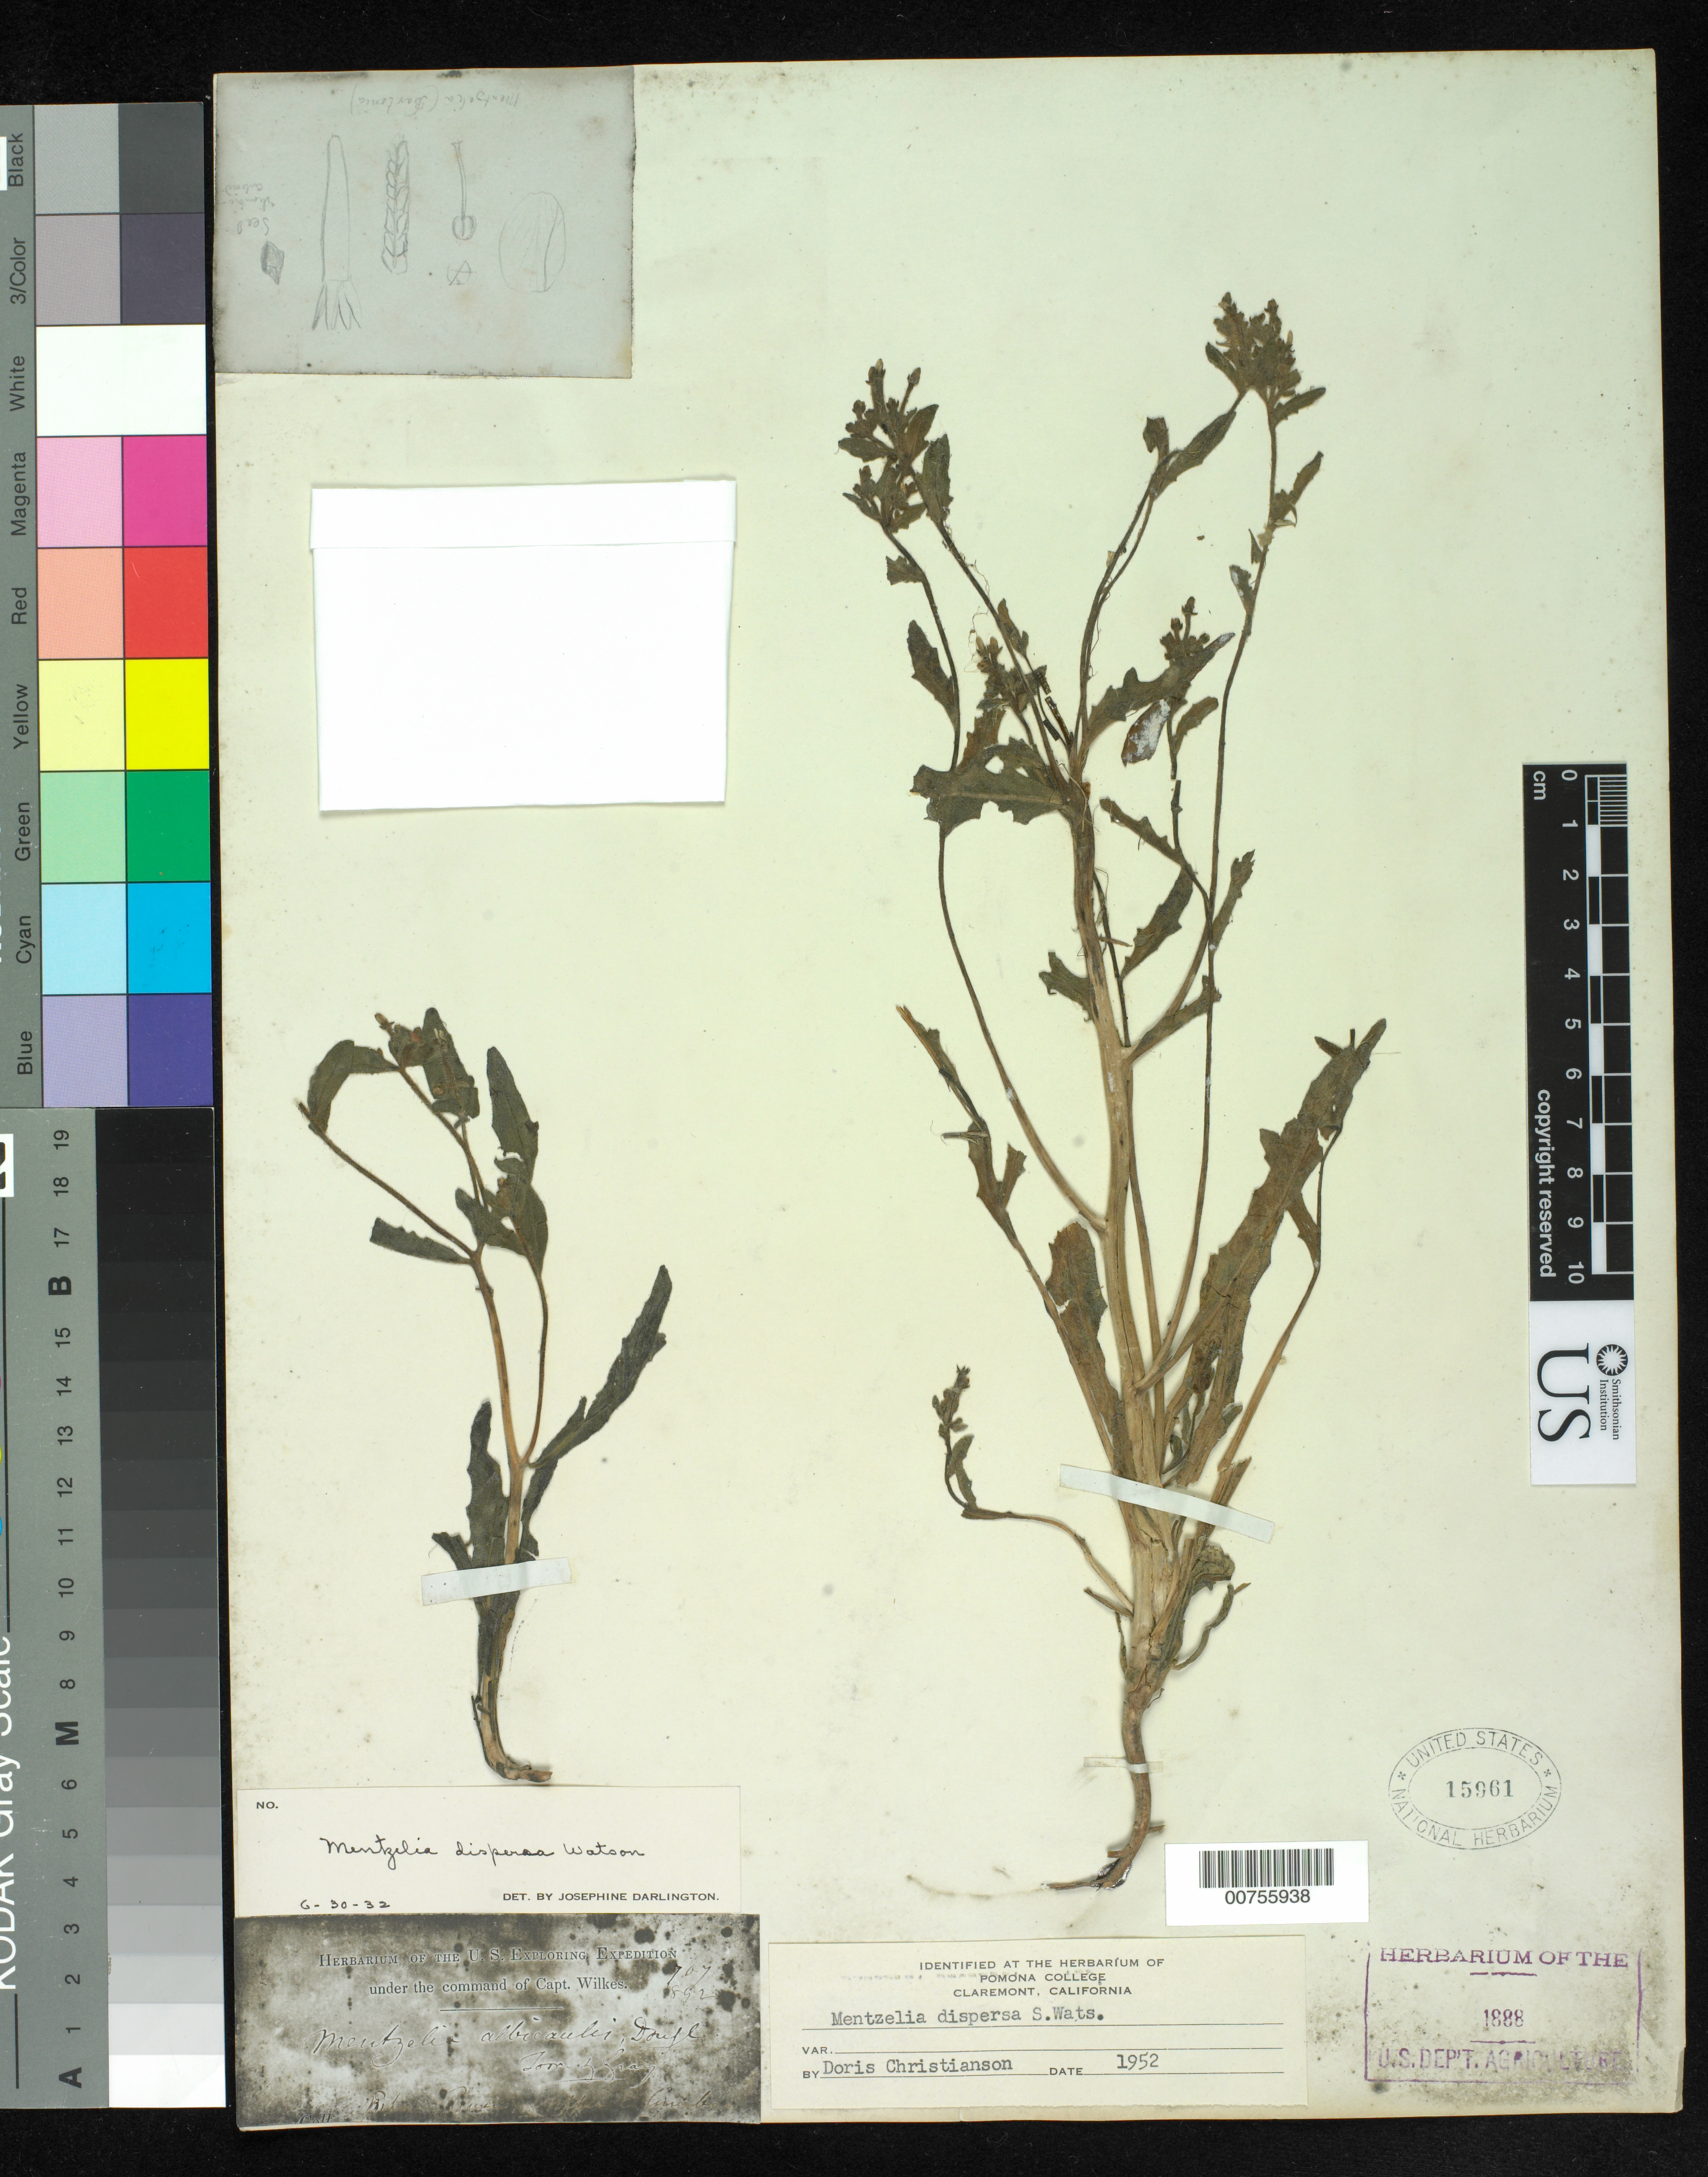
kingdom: Plantae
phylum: Tracheophyta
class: Magnoliopsida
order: Cornales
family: Loasaceae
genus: Mentzelia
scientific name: Mentzelia dispersa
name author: S. Watson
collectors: Wilkes Explor. Exped.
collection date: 1838/1842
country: United States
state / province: Washington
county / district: Spokane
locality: Spokane River, Upper Columbia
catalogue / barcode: US 15961